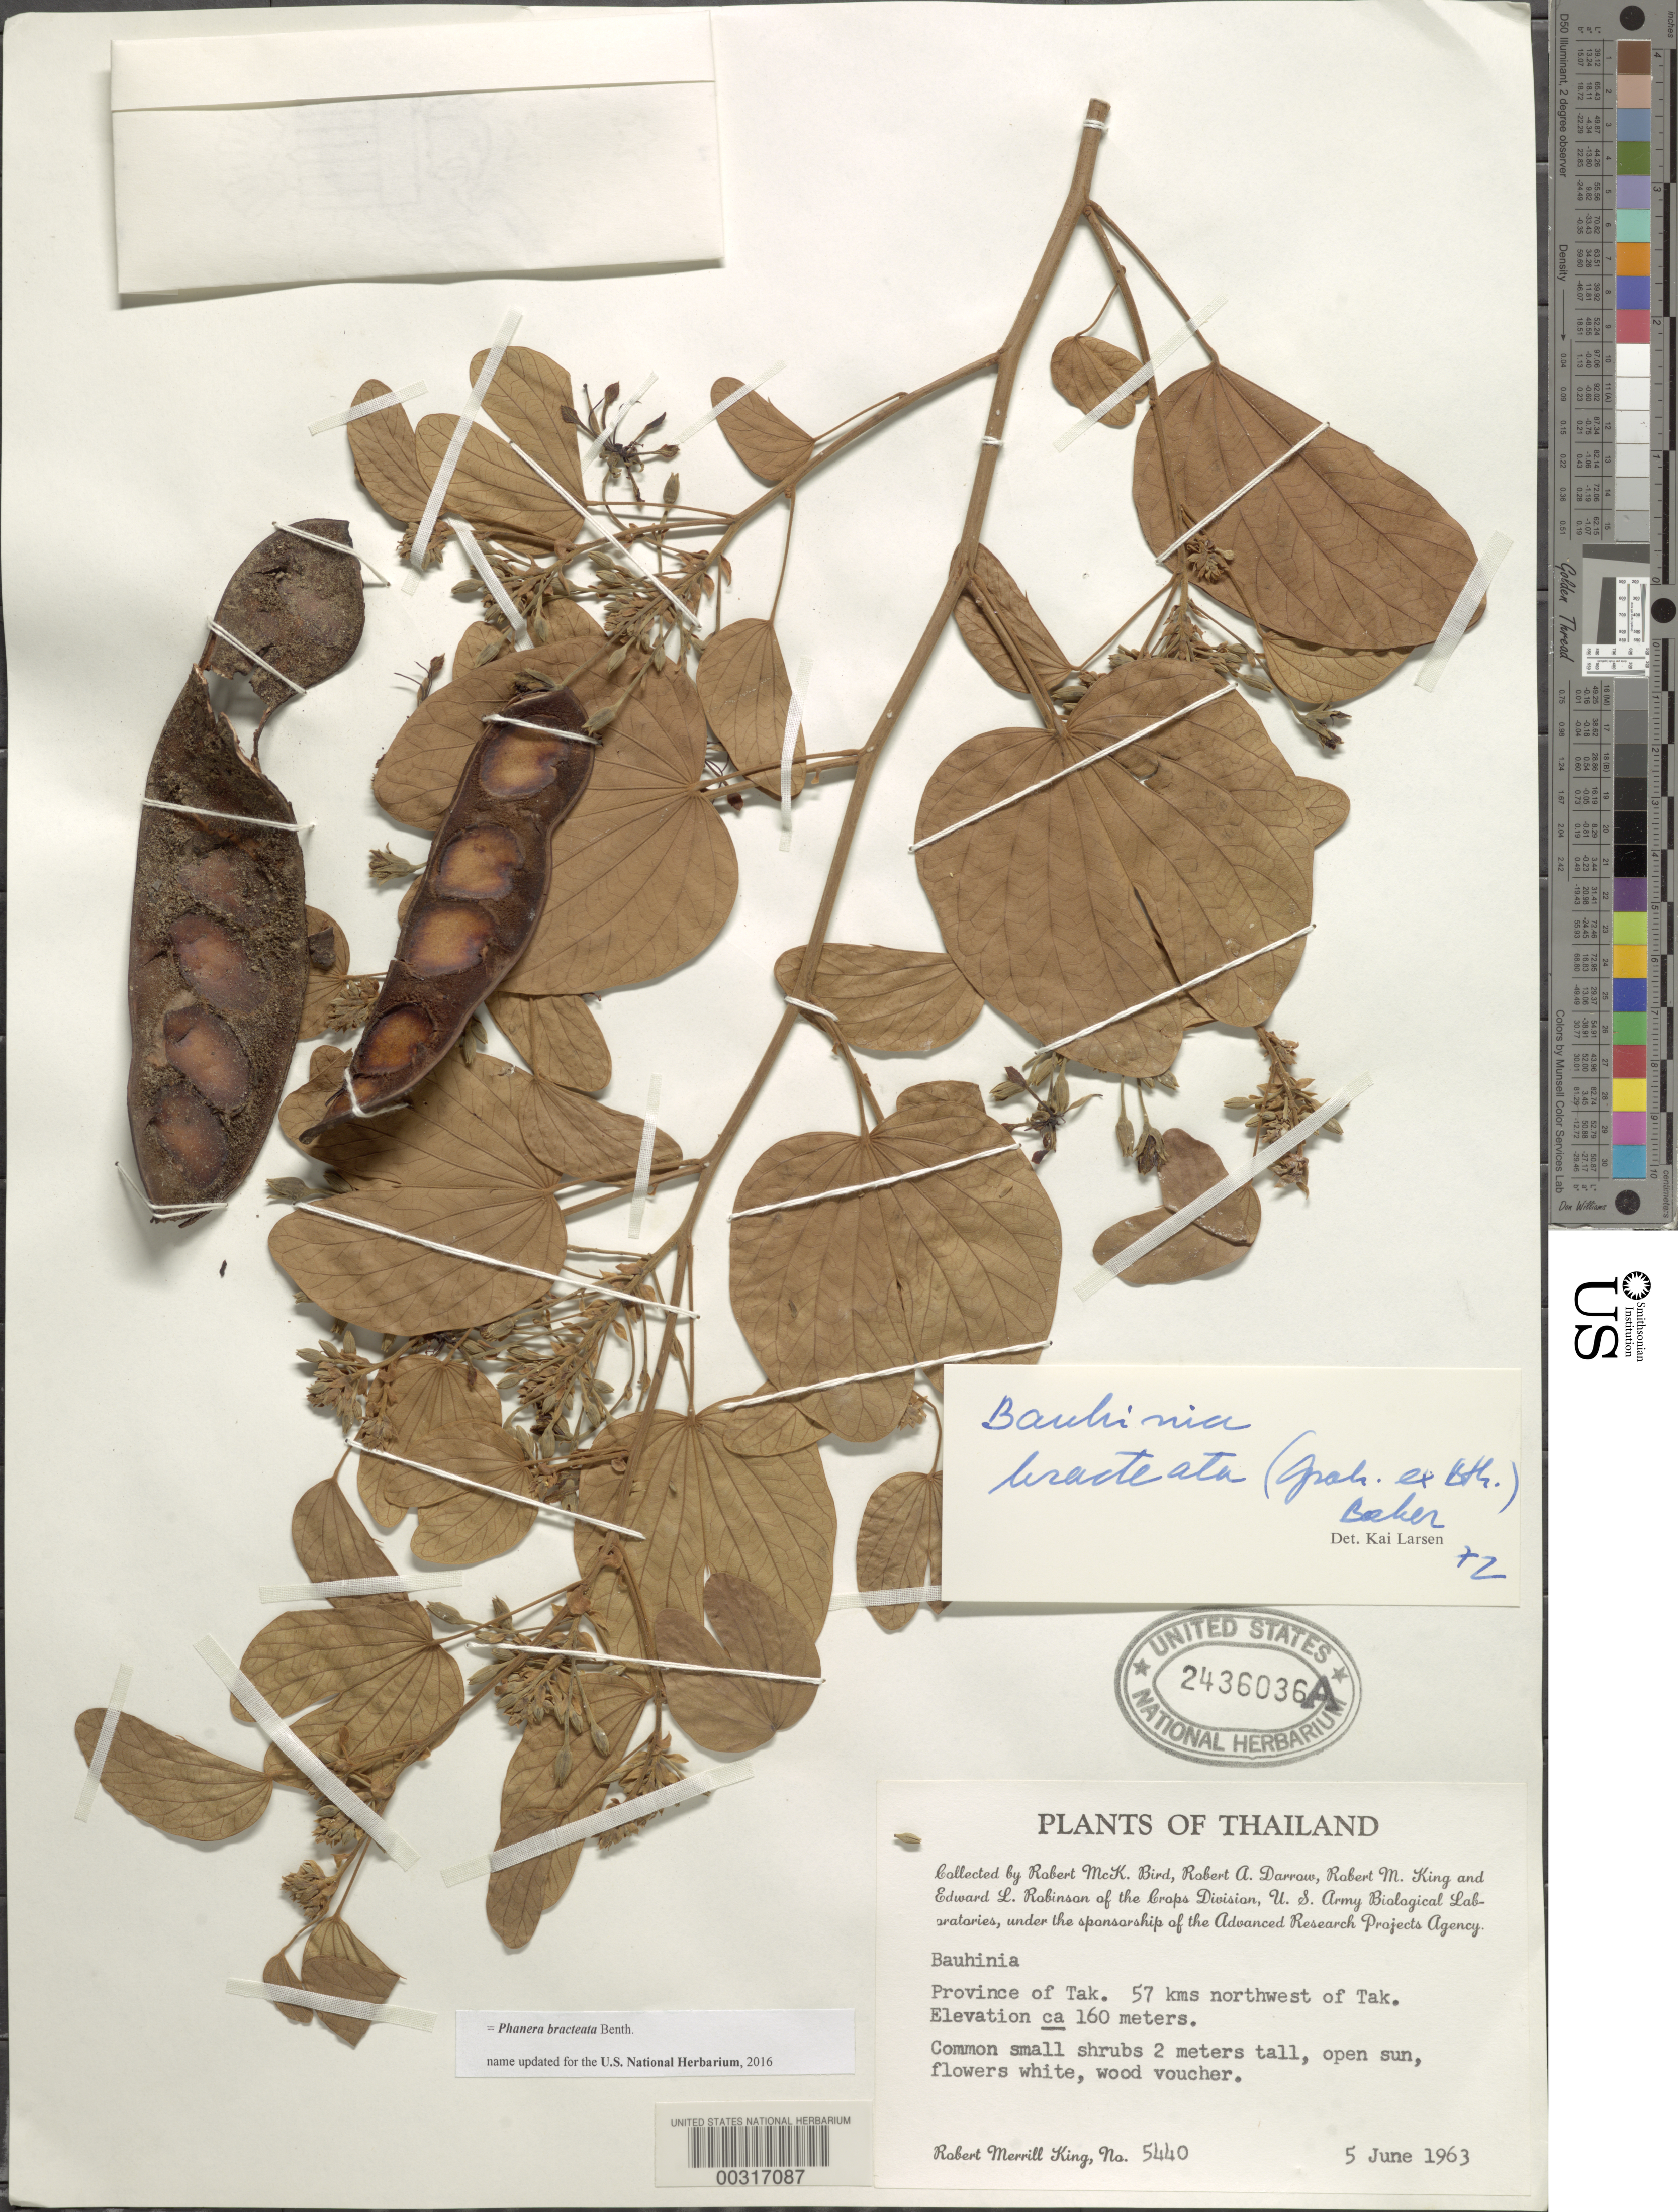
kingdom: Plantae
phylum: Tracheophyta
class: Magnoliopsida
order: Fabales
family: Fabaceae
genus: Phanera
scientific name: Phanera bracteata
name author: Benth.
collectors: R. M. King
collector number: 5440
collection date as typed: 05 Jun 1963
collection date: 1963-06-05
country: Thailand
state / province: Tak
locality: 57 km nw of tak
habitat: Open sun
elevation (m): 160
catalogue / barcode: US 2436036A